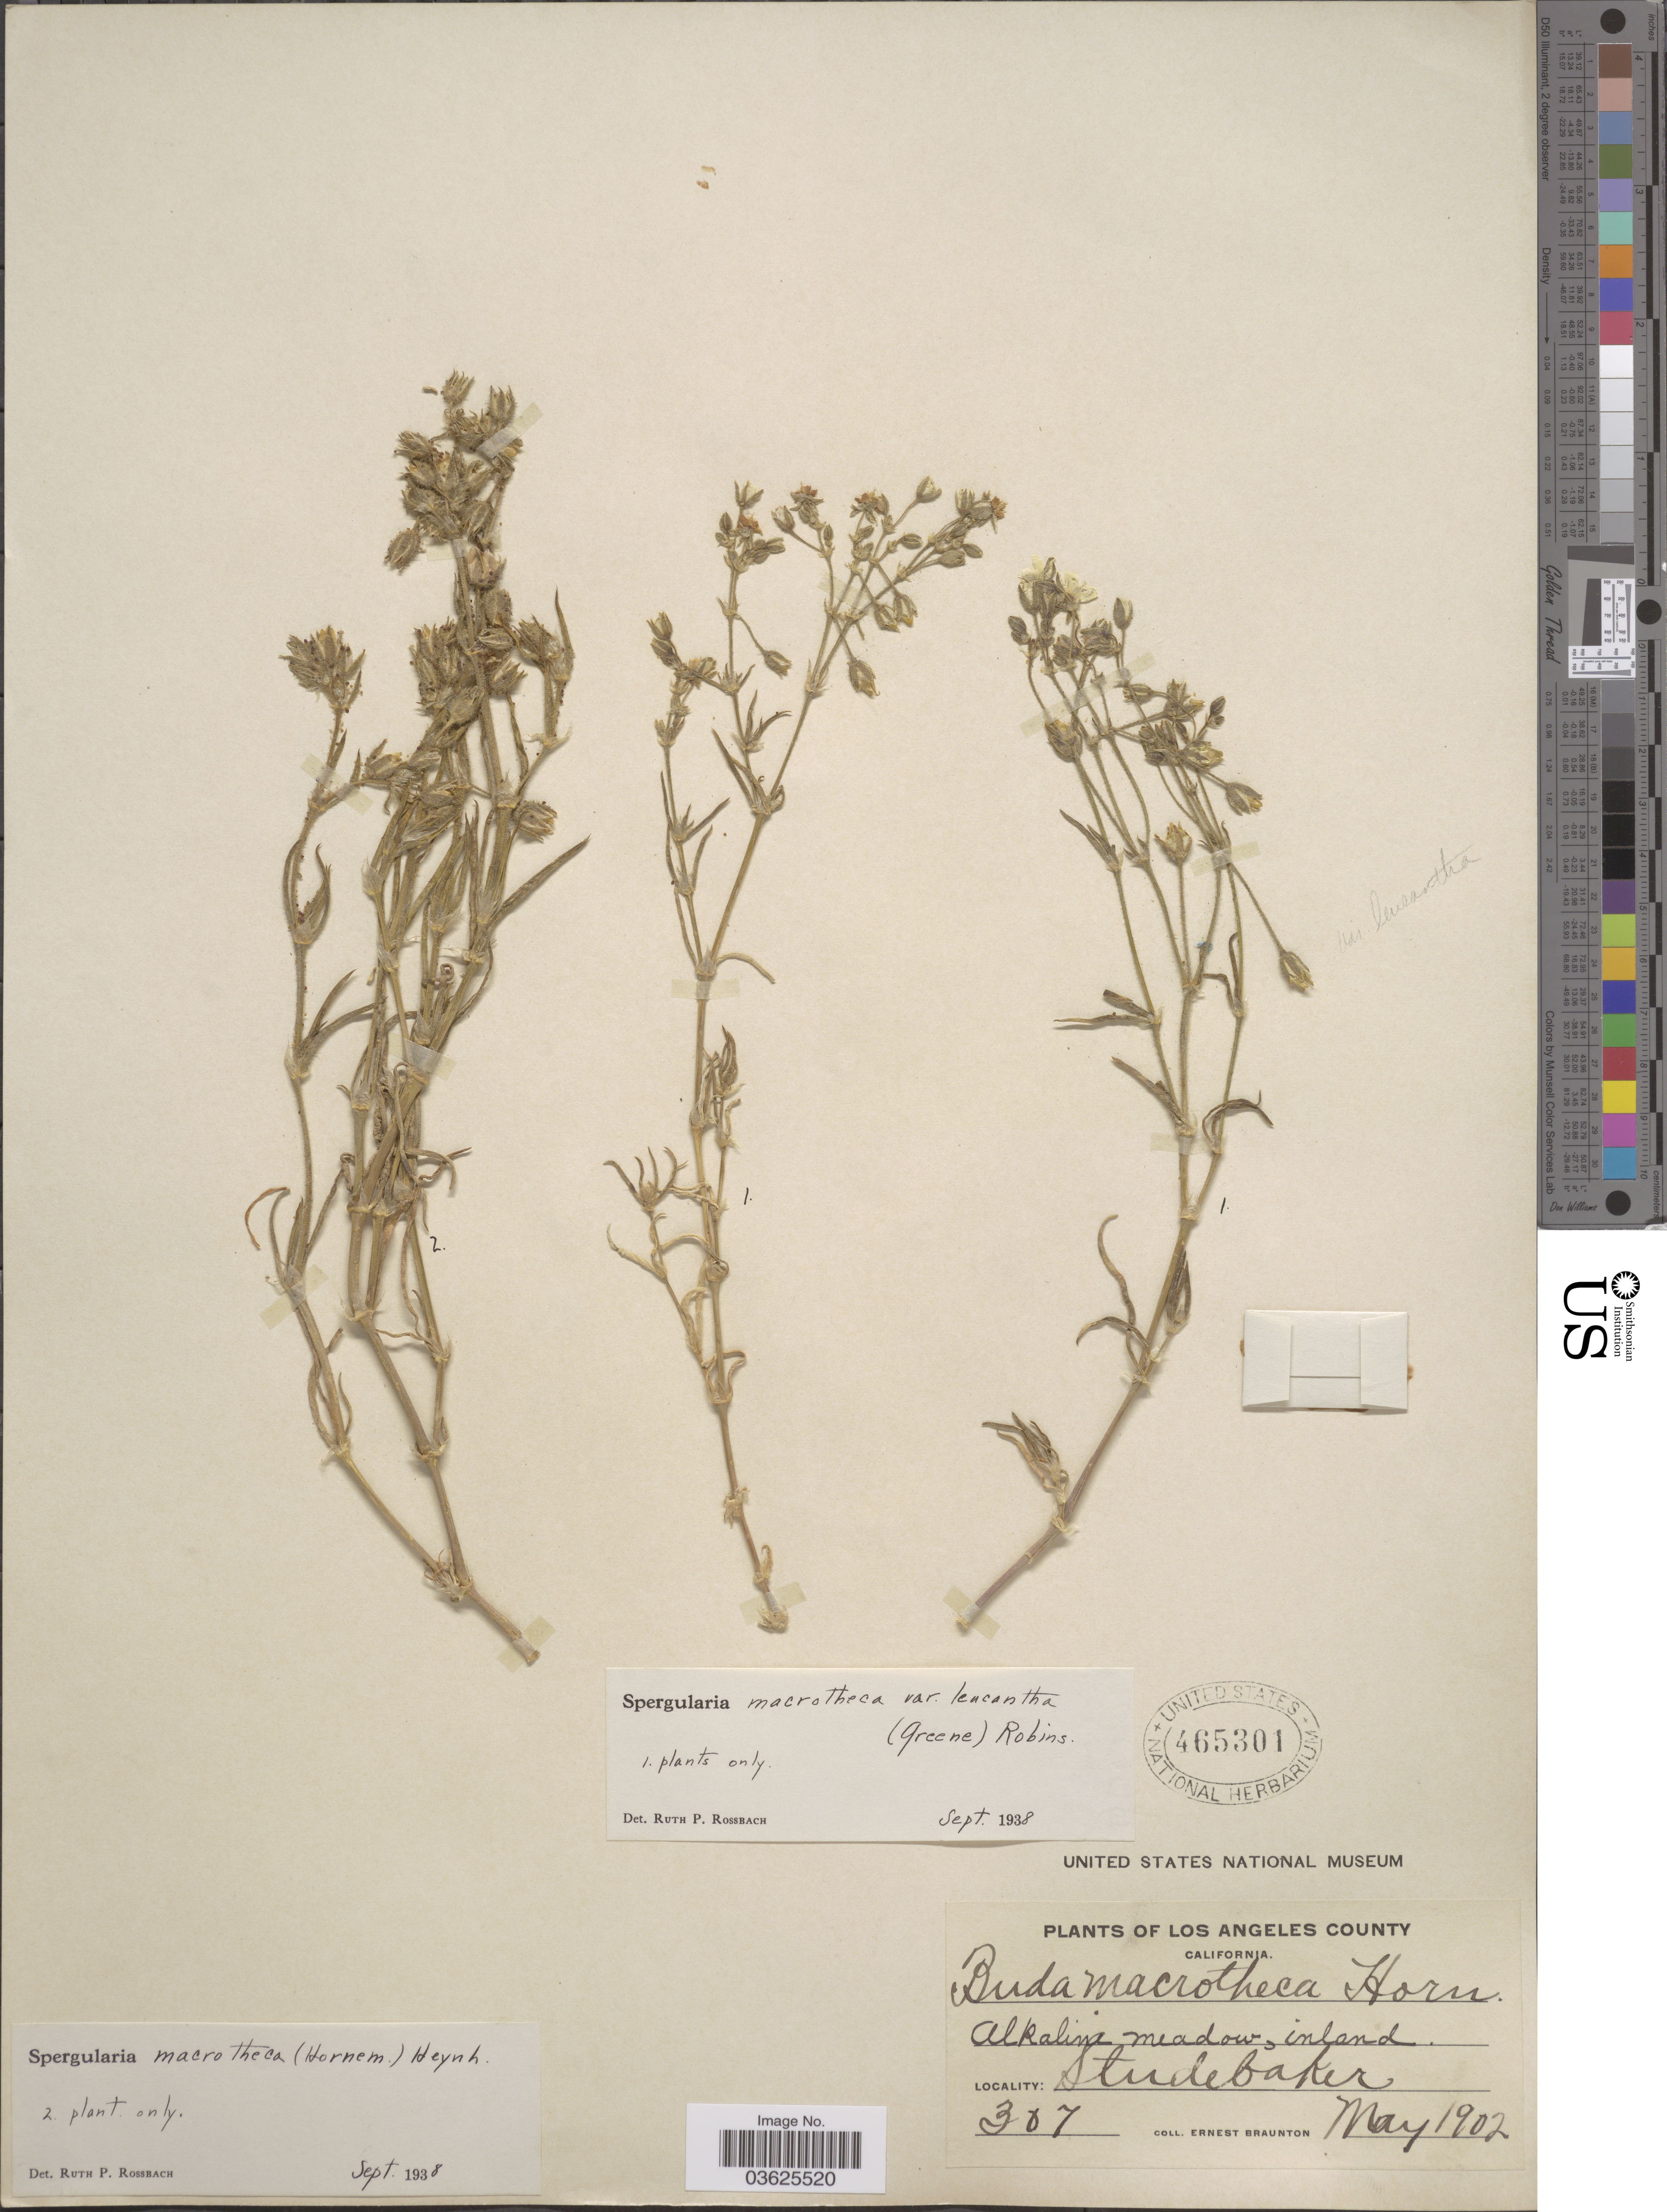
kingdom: Plantae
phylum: Tracheophyta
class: Magnoliopsida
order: Caryophyllales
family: Caryophyllaceae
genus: Spergularia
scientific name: Spergularia macrotheca var. leucantha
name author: (Greene) B.L. Rob.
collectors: E. Braunton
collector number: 307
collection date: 1902-05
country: United States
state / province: California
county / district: Los Angeles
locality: Los Angeles County. Studebaker.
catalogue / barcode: US 465301